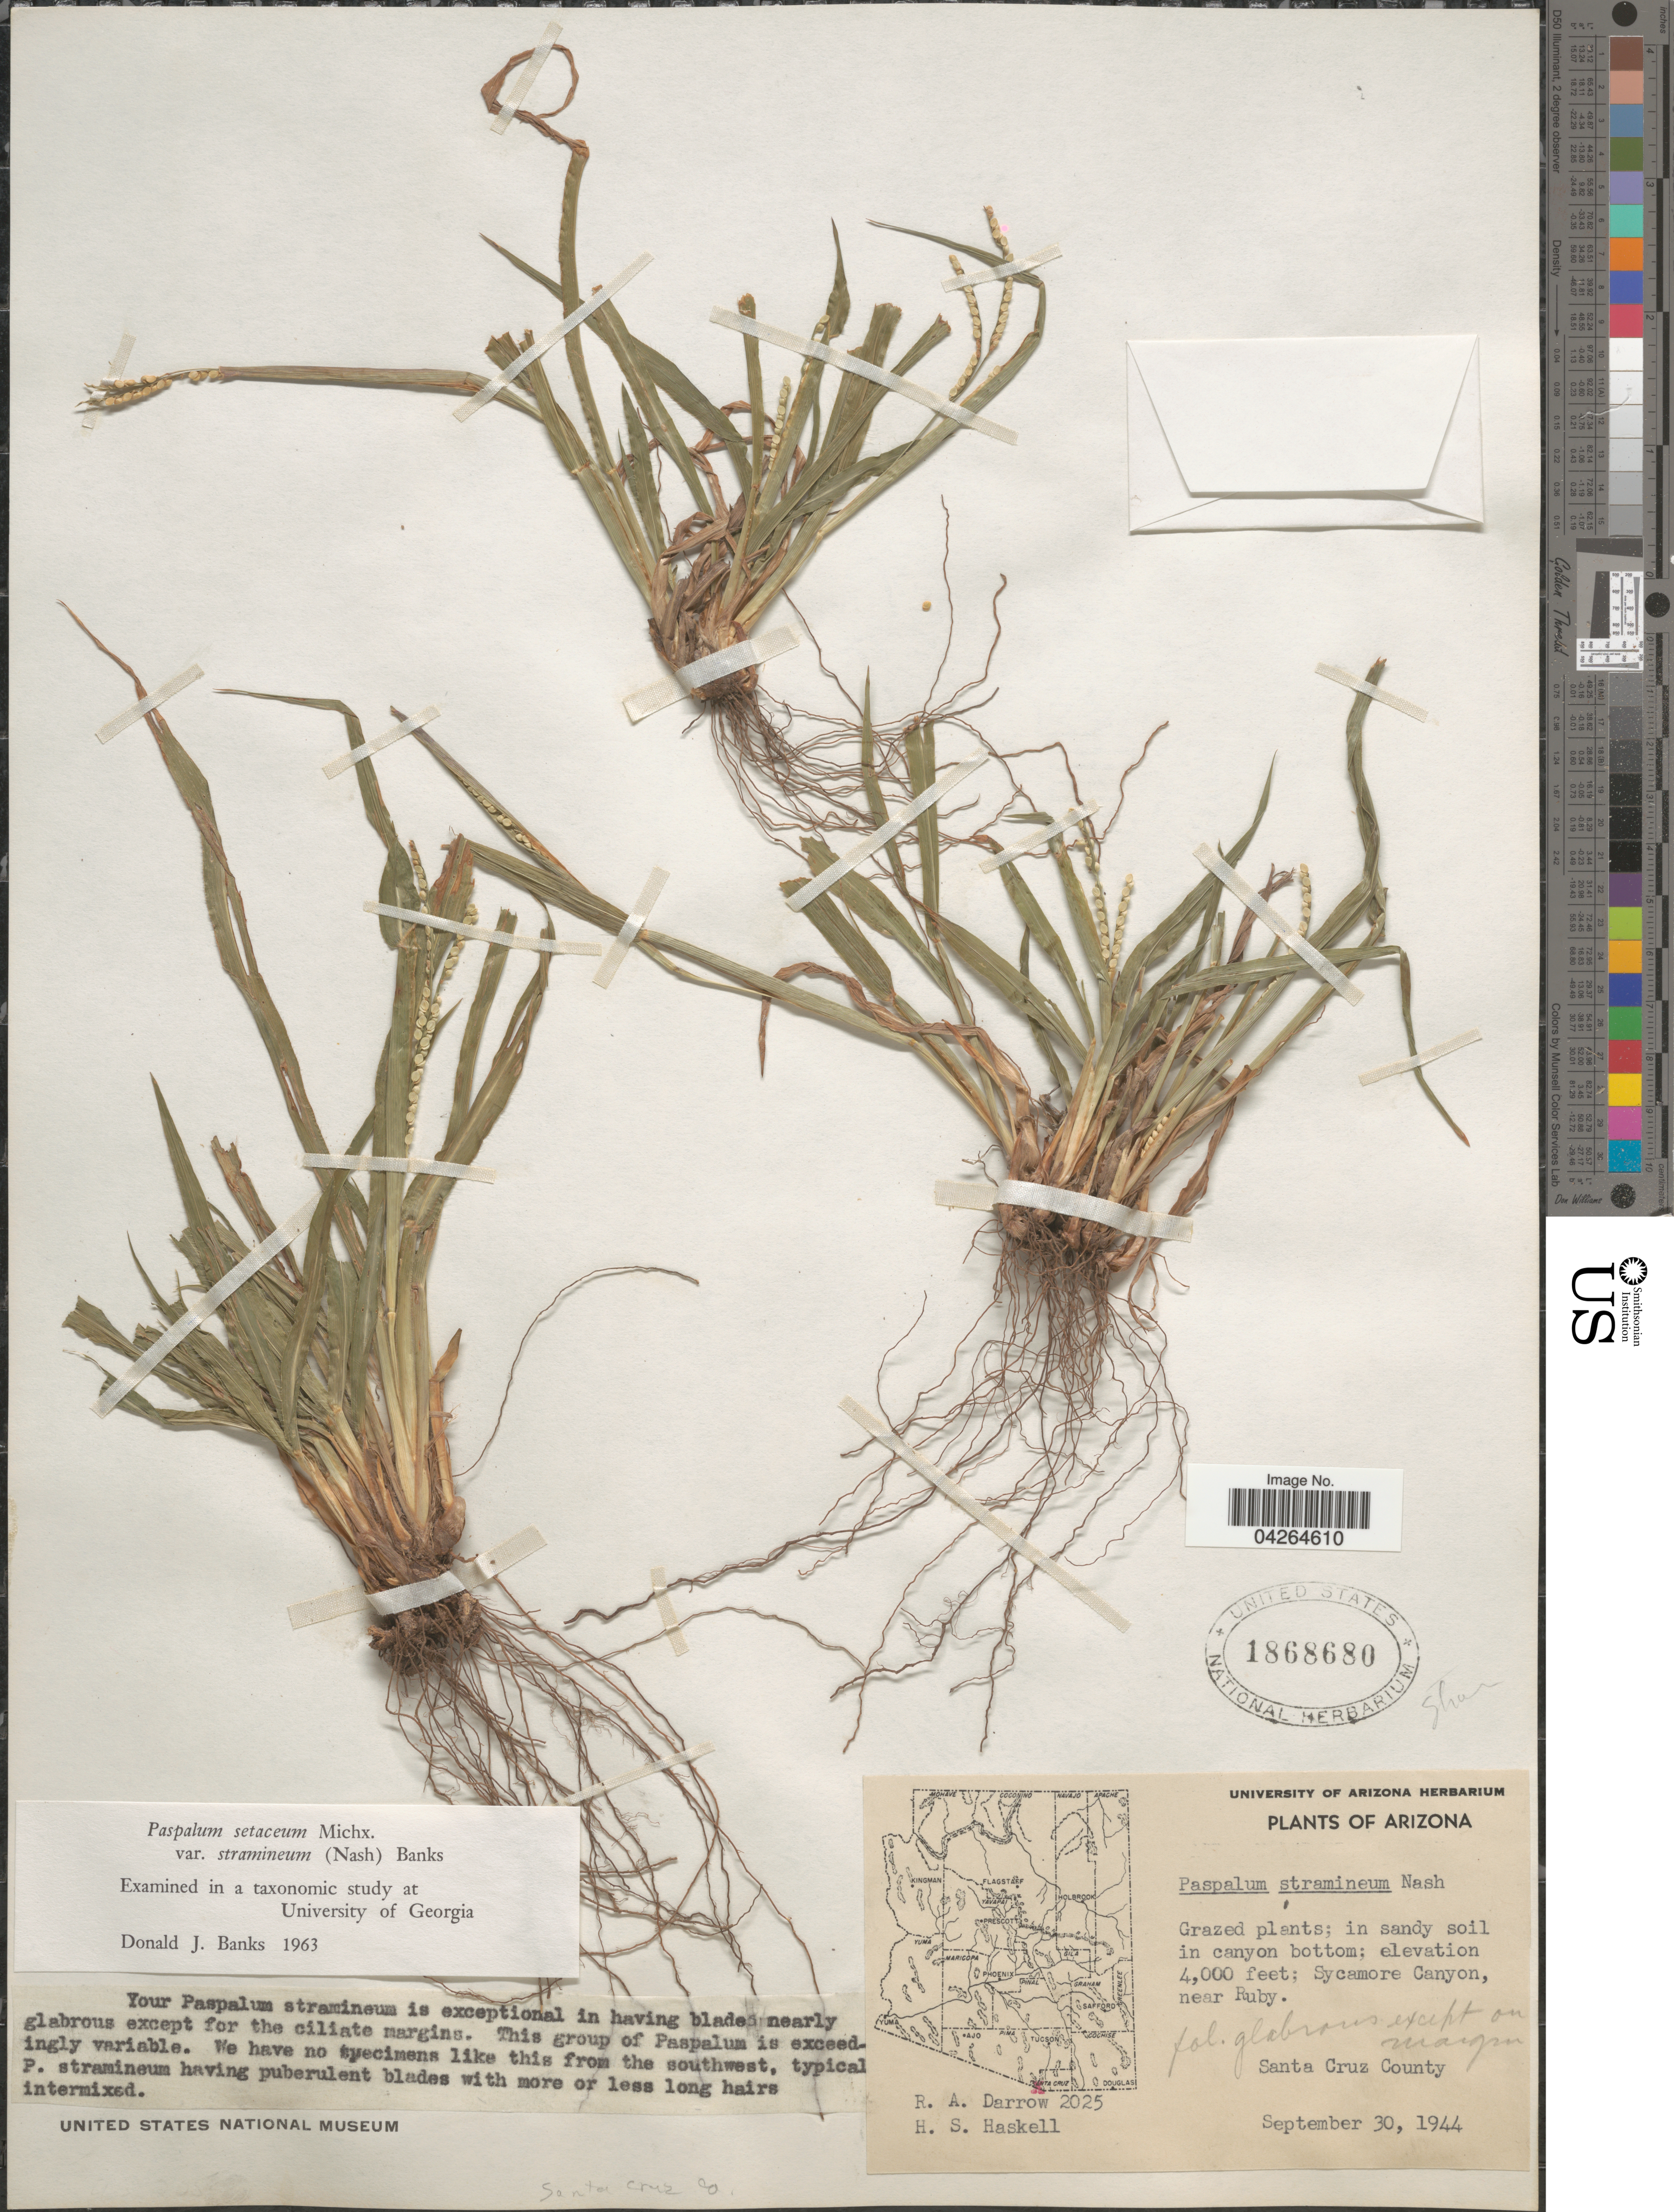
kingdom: Plantae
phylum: Tracheophyta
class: Liliopsida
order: Poales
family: Poaceae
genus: Paspalum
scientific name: Paspalum setaceum var. stramineum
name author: (Nash) D.J. Banks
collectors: R. A. Darrow & H. Haskell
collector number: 2025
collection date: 1944-09-30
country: United States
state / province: Arizona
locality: Sycamore Canyon, near Ruby. Santa Cruz County.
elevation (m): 1219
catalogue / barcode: US 1868680